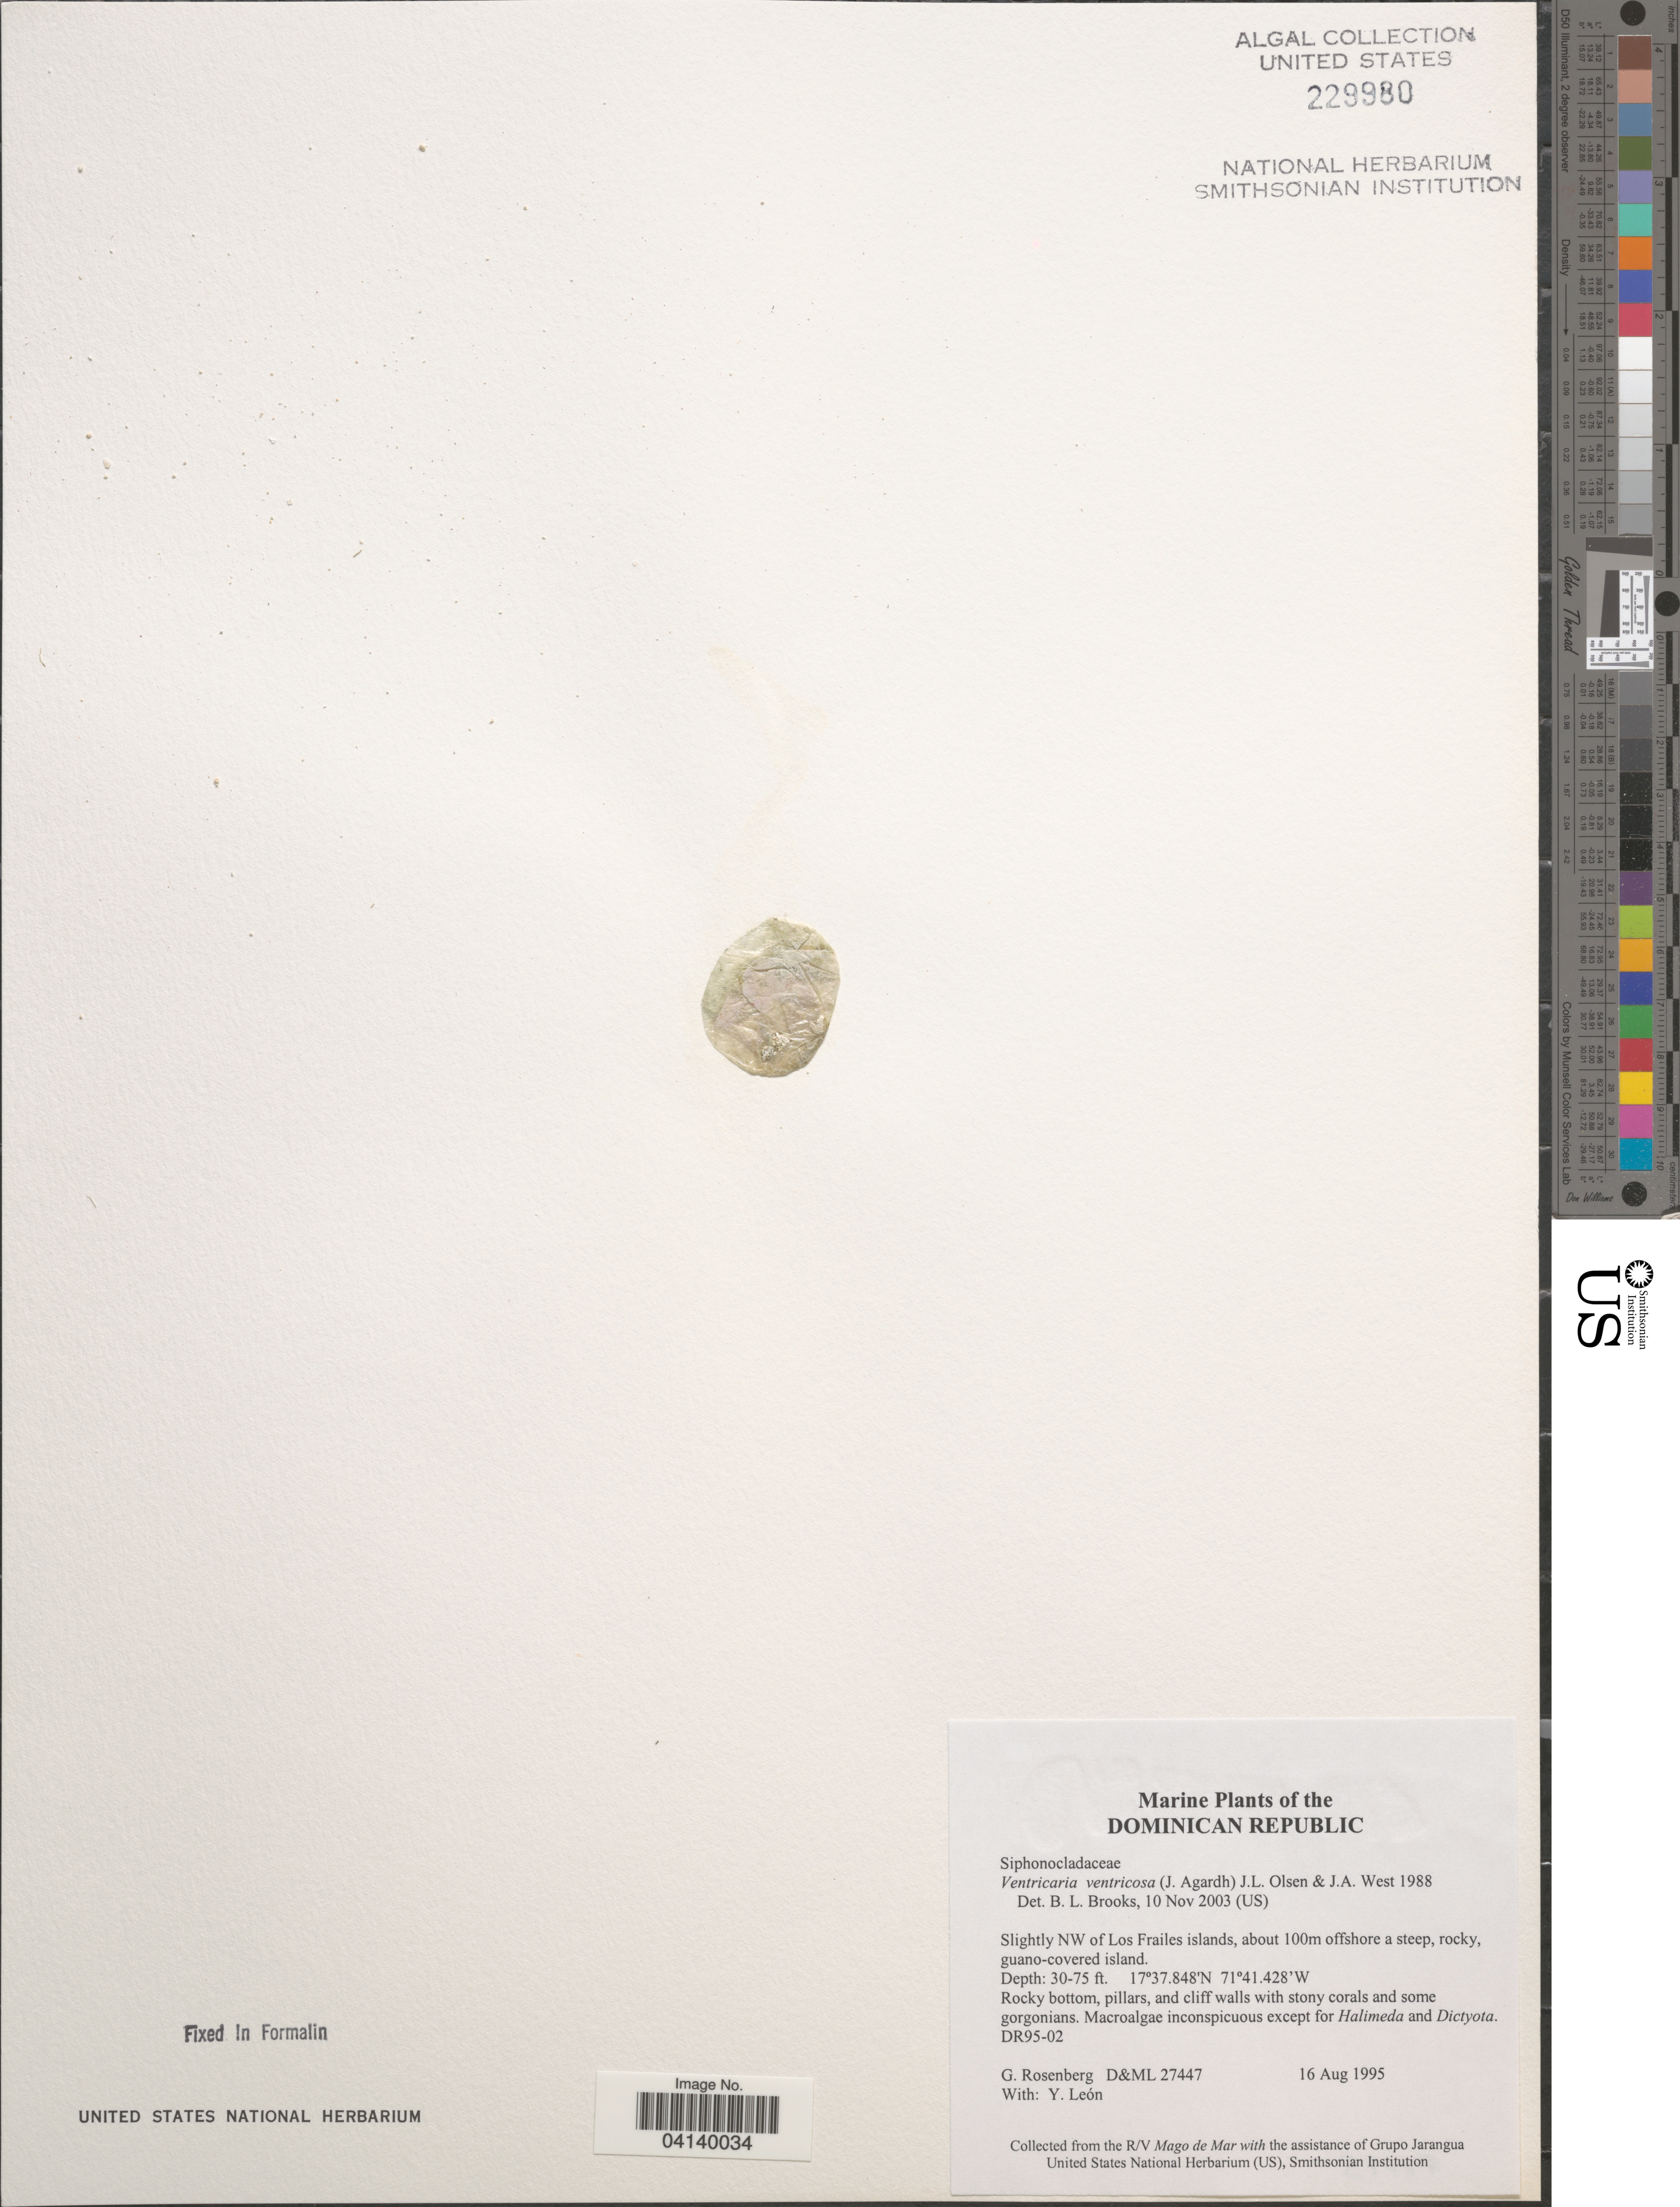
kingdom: Plantae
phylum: Chlorophyta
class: Ulvophyceae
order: Siphonocladales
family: Valoniaceae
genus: Valonia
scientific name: Valonia ventricosa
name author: J. Agardh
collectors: G. Rosenberg & Y. León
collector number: D&ML27447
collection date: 1995-08-16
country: Dominican Republic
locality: Slightly NW of Los Frailes islands, about 100m offshore a steep, rocky, guano-covered island.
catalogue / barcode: US 229980